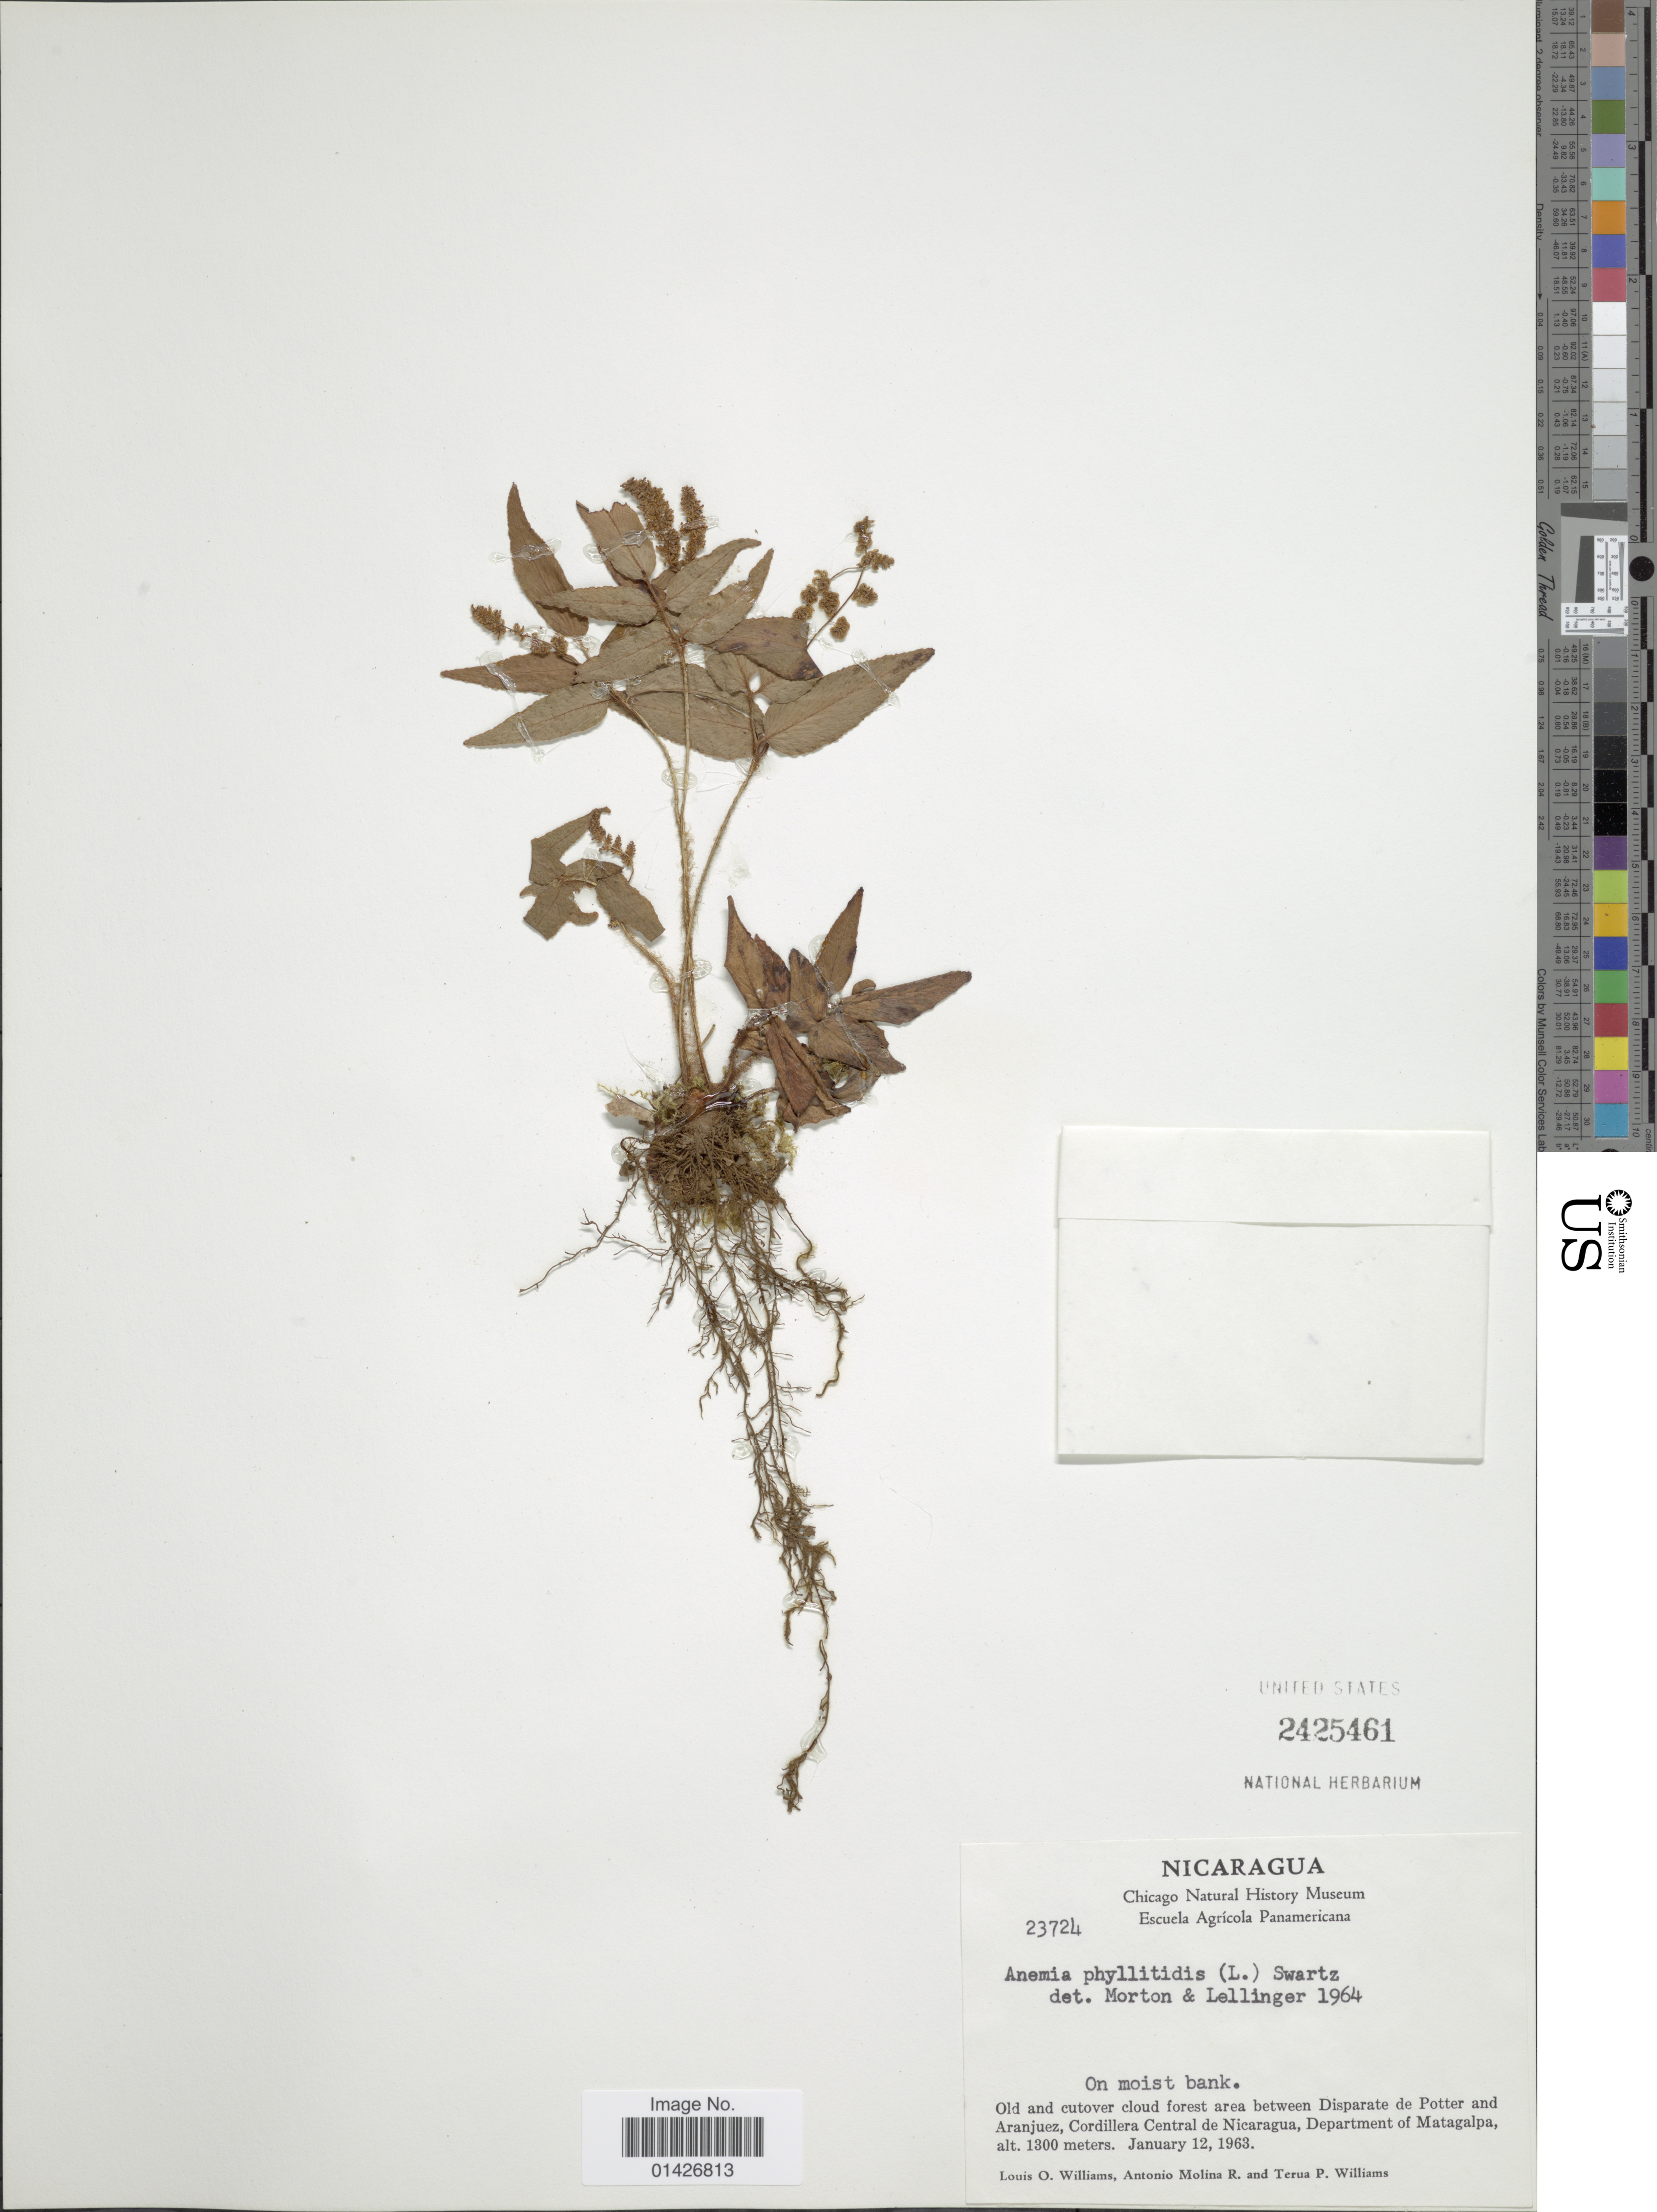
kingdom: Plantae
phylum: Tracheophyta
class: Polypodiopsida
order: Schizaeales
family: Anemiaceae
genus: Anemia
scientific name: Anemia phyllitidis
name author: (L.) Sw.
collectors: L. O. Williams, A. Molina R. & T. P. Williams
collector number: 23724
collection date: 1963-01-12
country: Nicaragua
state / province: Matagalpa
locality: Old and cutover cloud forest area between Disparate de Potter and Aranjuez, Cordillera Central de Nicaragua, Department of Matagalpa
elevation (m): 1300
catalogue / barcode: US 2425461